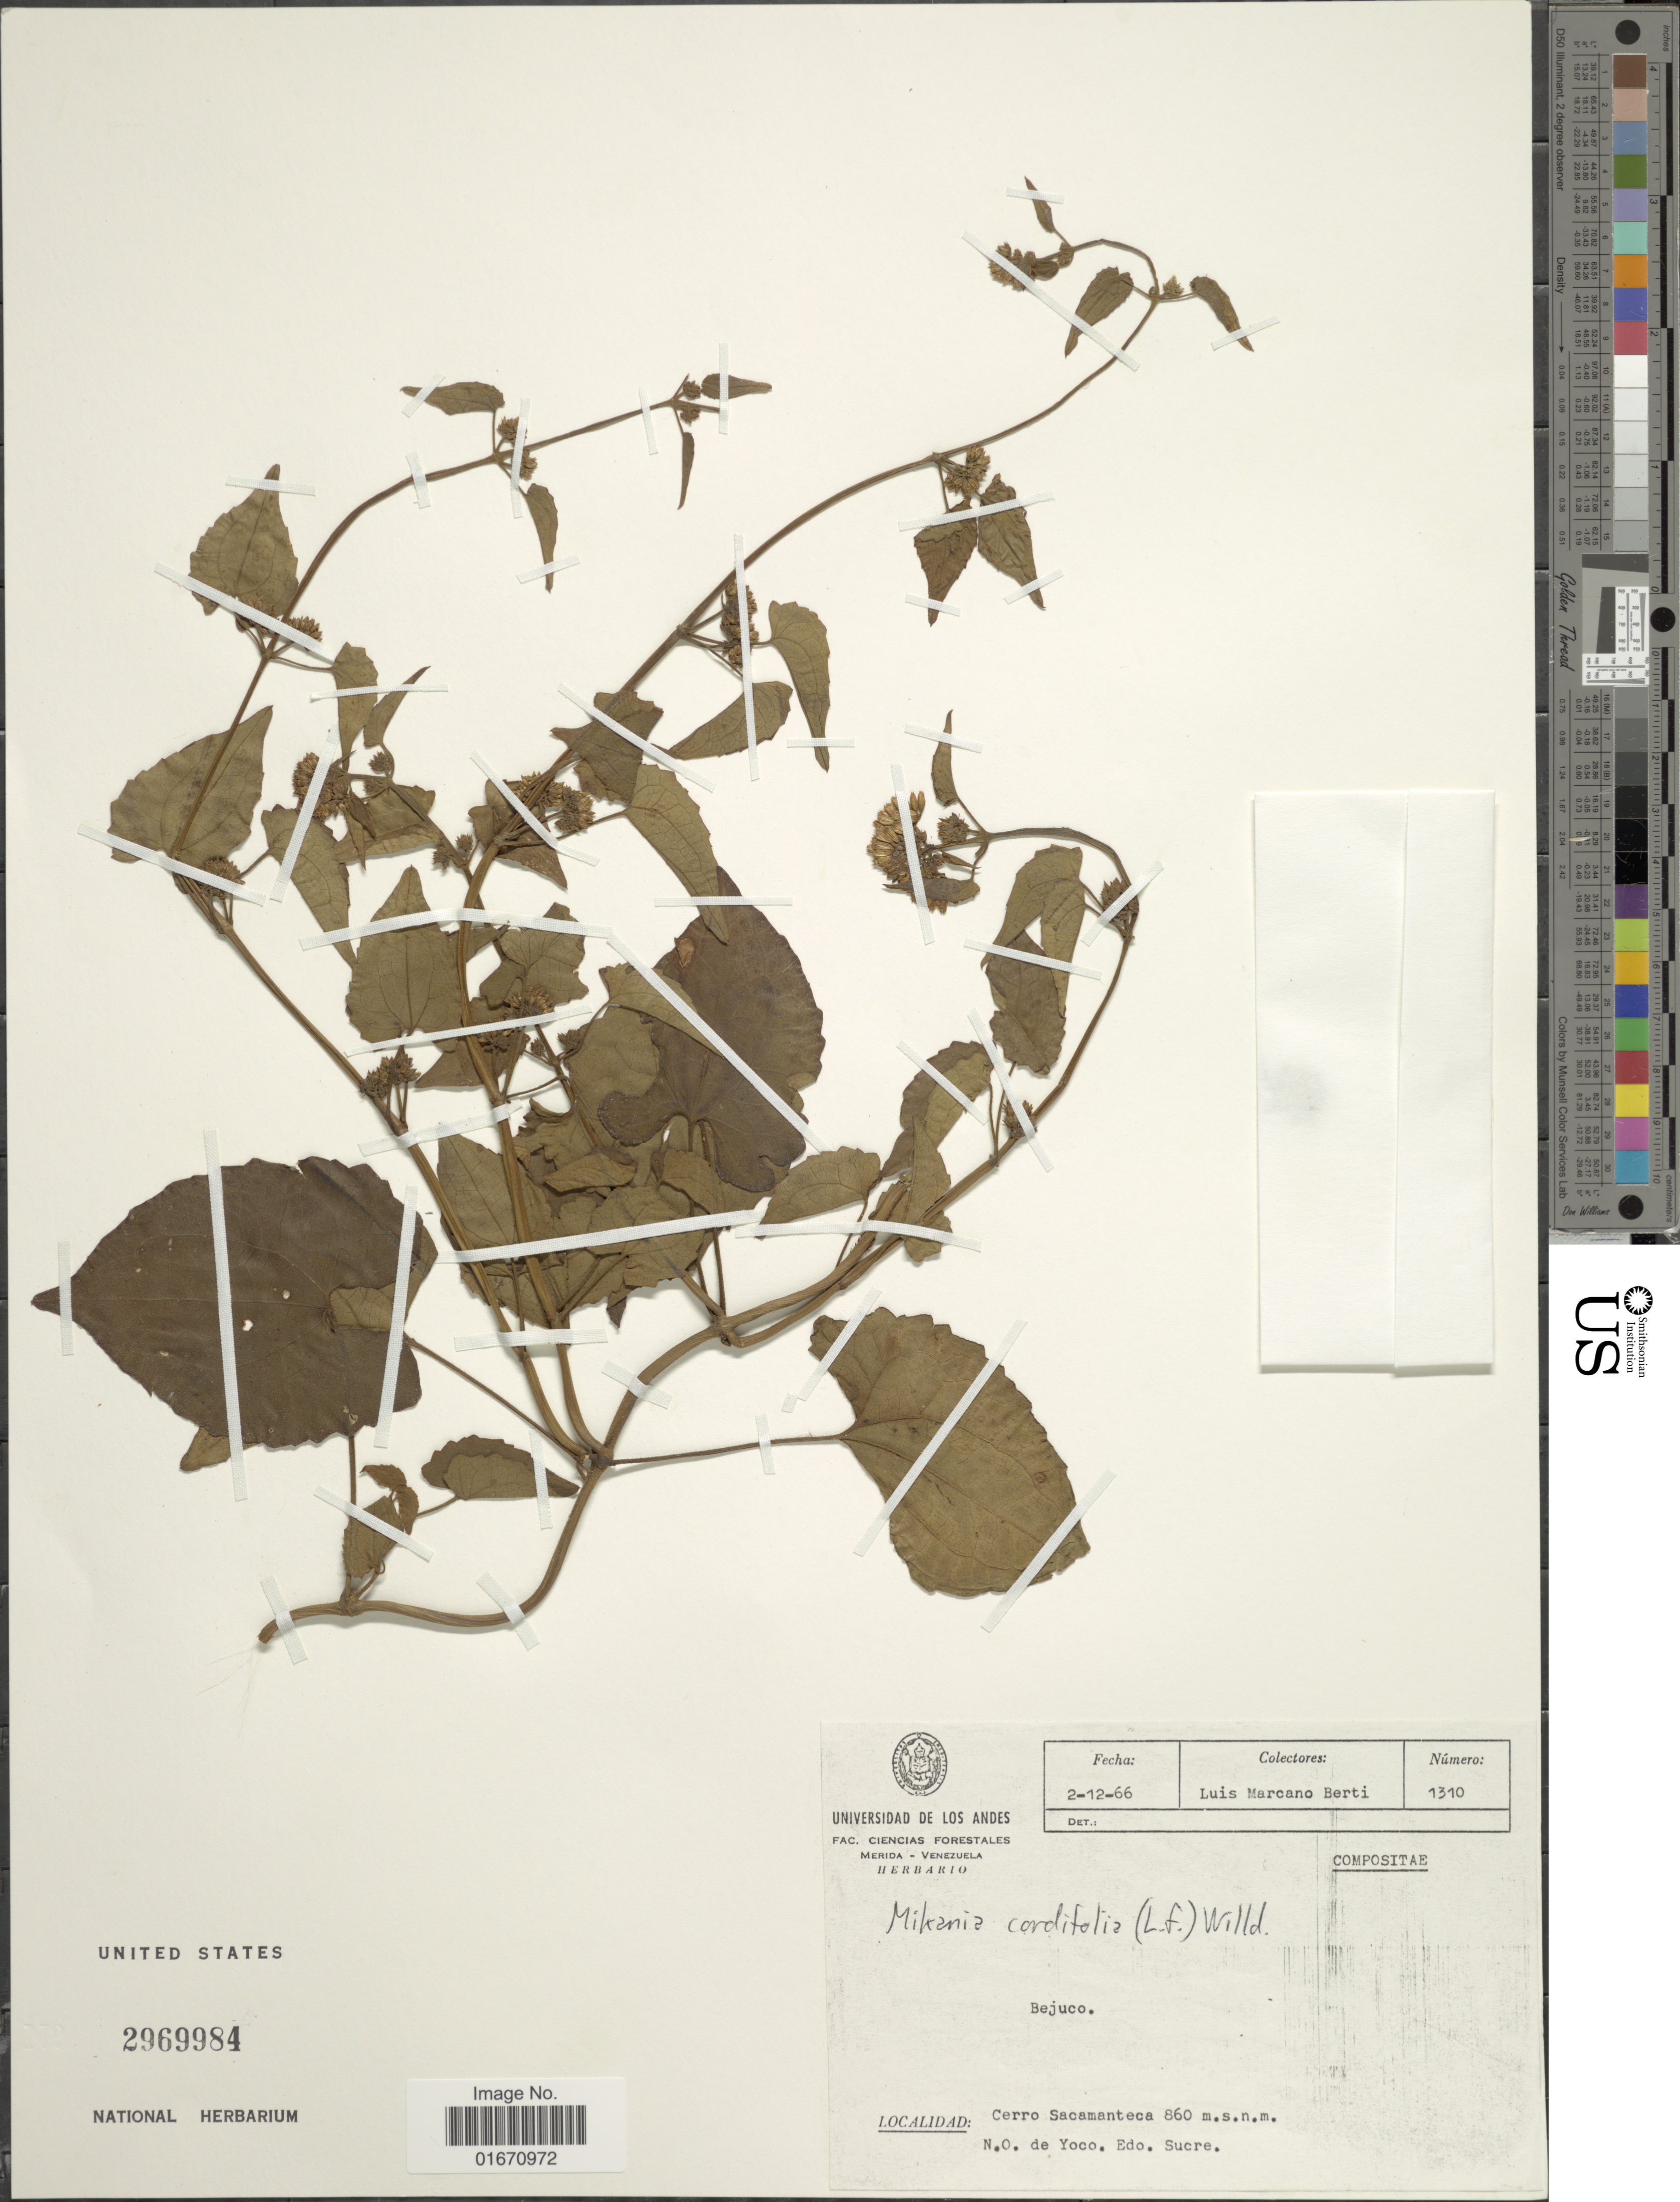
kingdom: Plantae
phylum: Tracheophyta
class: Magnoliopsida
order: Asterales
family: Asteraceae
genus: Mikania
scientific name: Mikania cordifolia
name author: Kunth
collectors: L. Marcano-Berti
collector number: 1310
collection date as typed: Transcribed d/m/y: 2/12/66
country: Venezuela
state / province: Sucre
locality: Cerro Sacamanteca, N. O. de Yoco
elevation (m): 860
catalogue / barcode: US 2969984